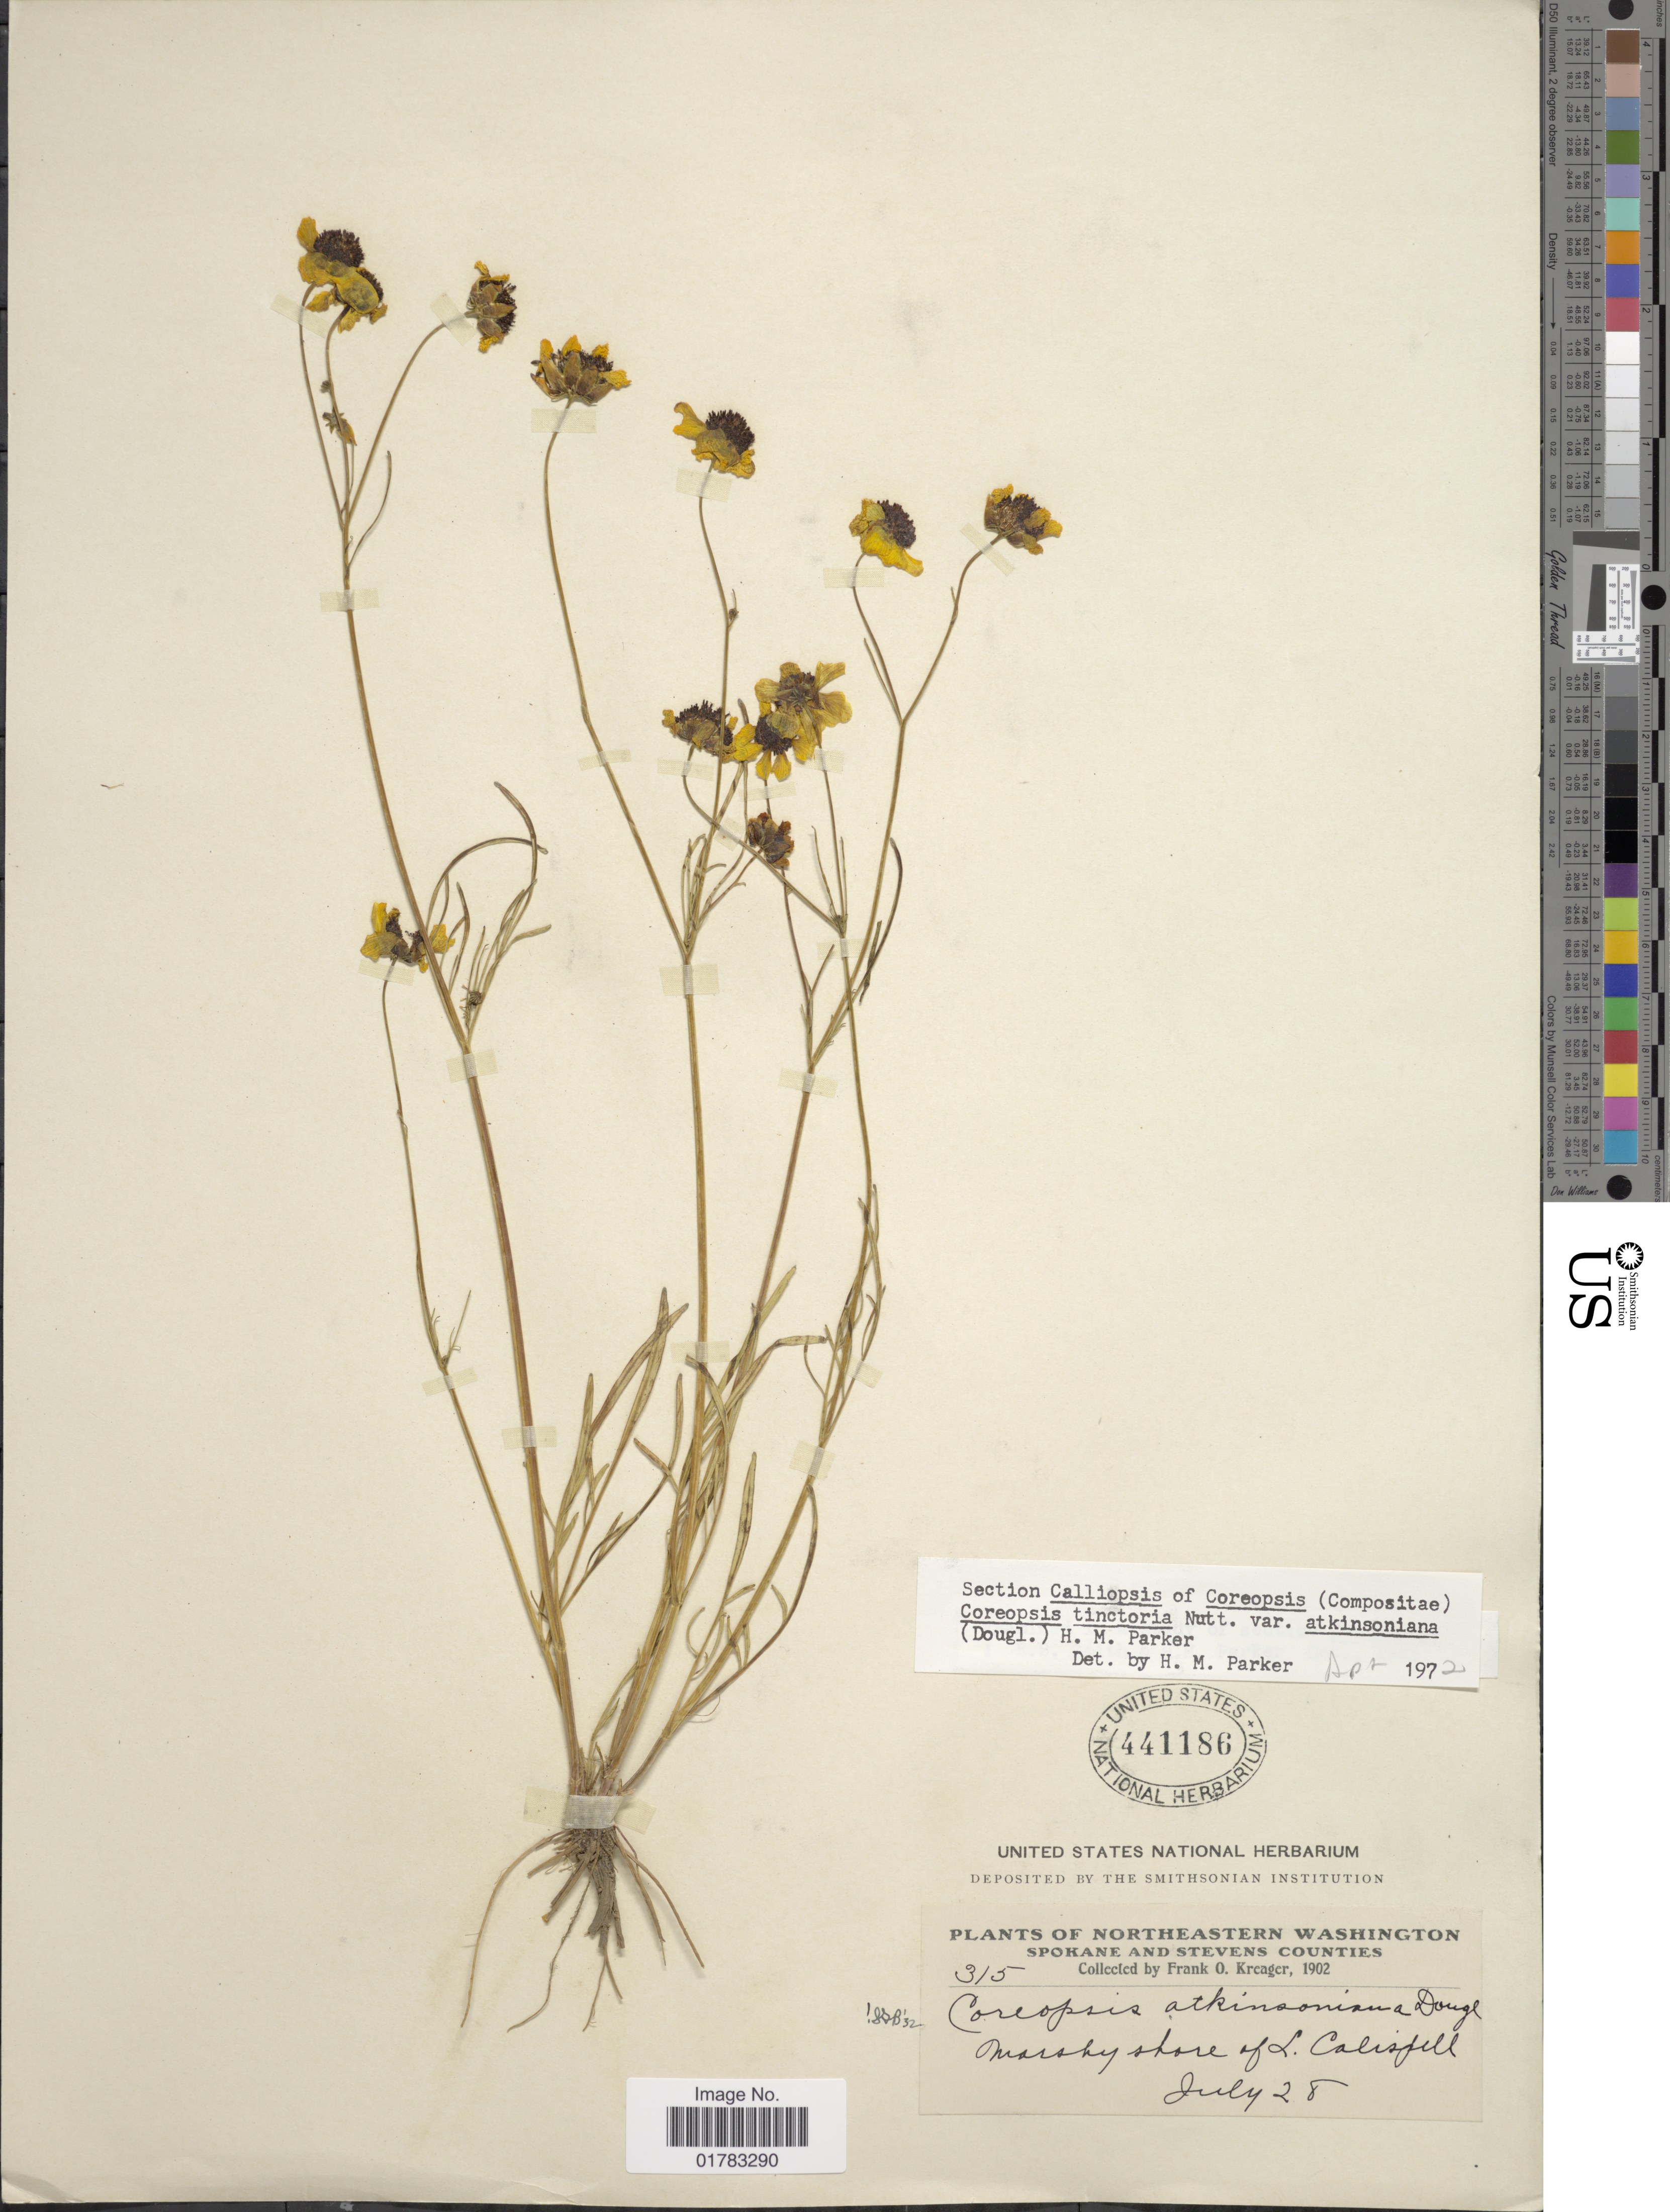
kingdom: Plantae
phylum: Tracheophyta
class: Magnoliopsida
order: Asterales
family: Asteraceae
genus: Coreopsis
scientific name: Coreopsis tinctoria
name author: Nutt.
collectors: F. Kreager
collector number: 315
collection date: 1902-07-28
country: United States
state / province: Washington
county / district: Spokane / Stevens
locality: Northeastern Washgton, Spokane and Stevens Counties, Marshy shore of L. Calispell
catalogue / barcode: US 441186